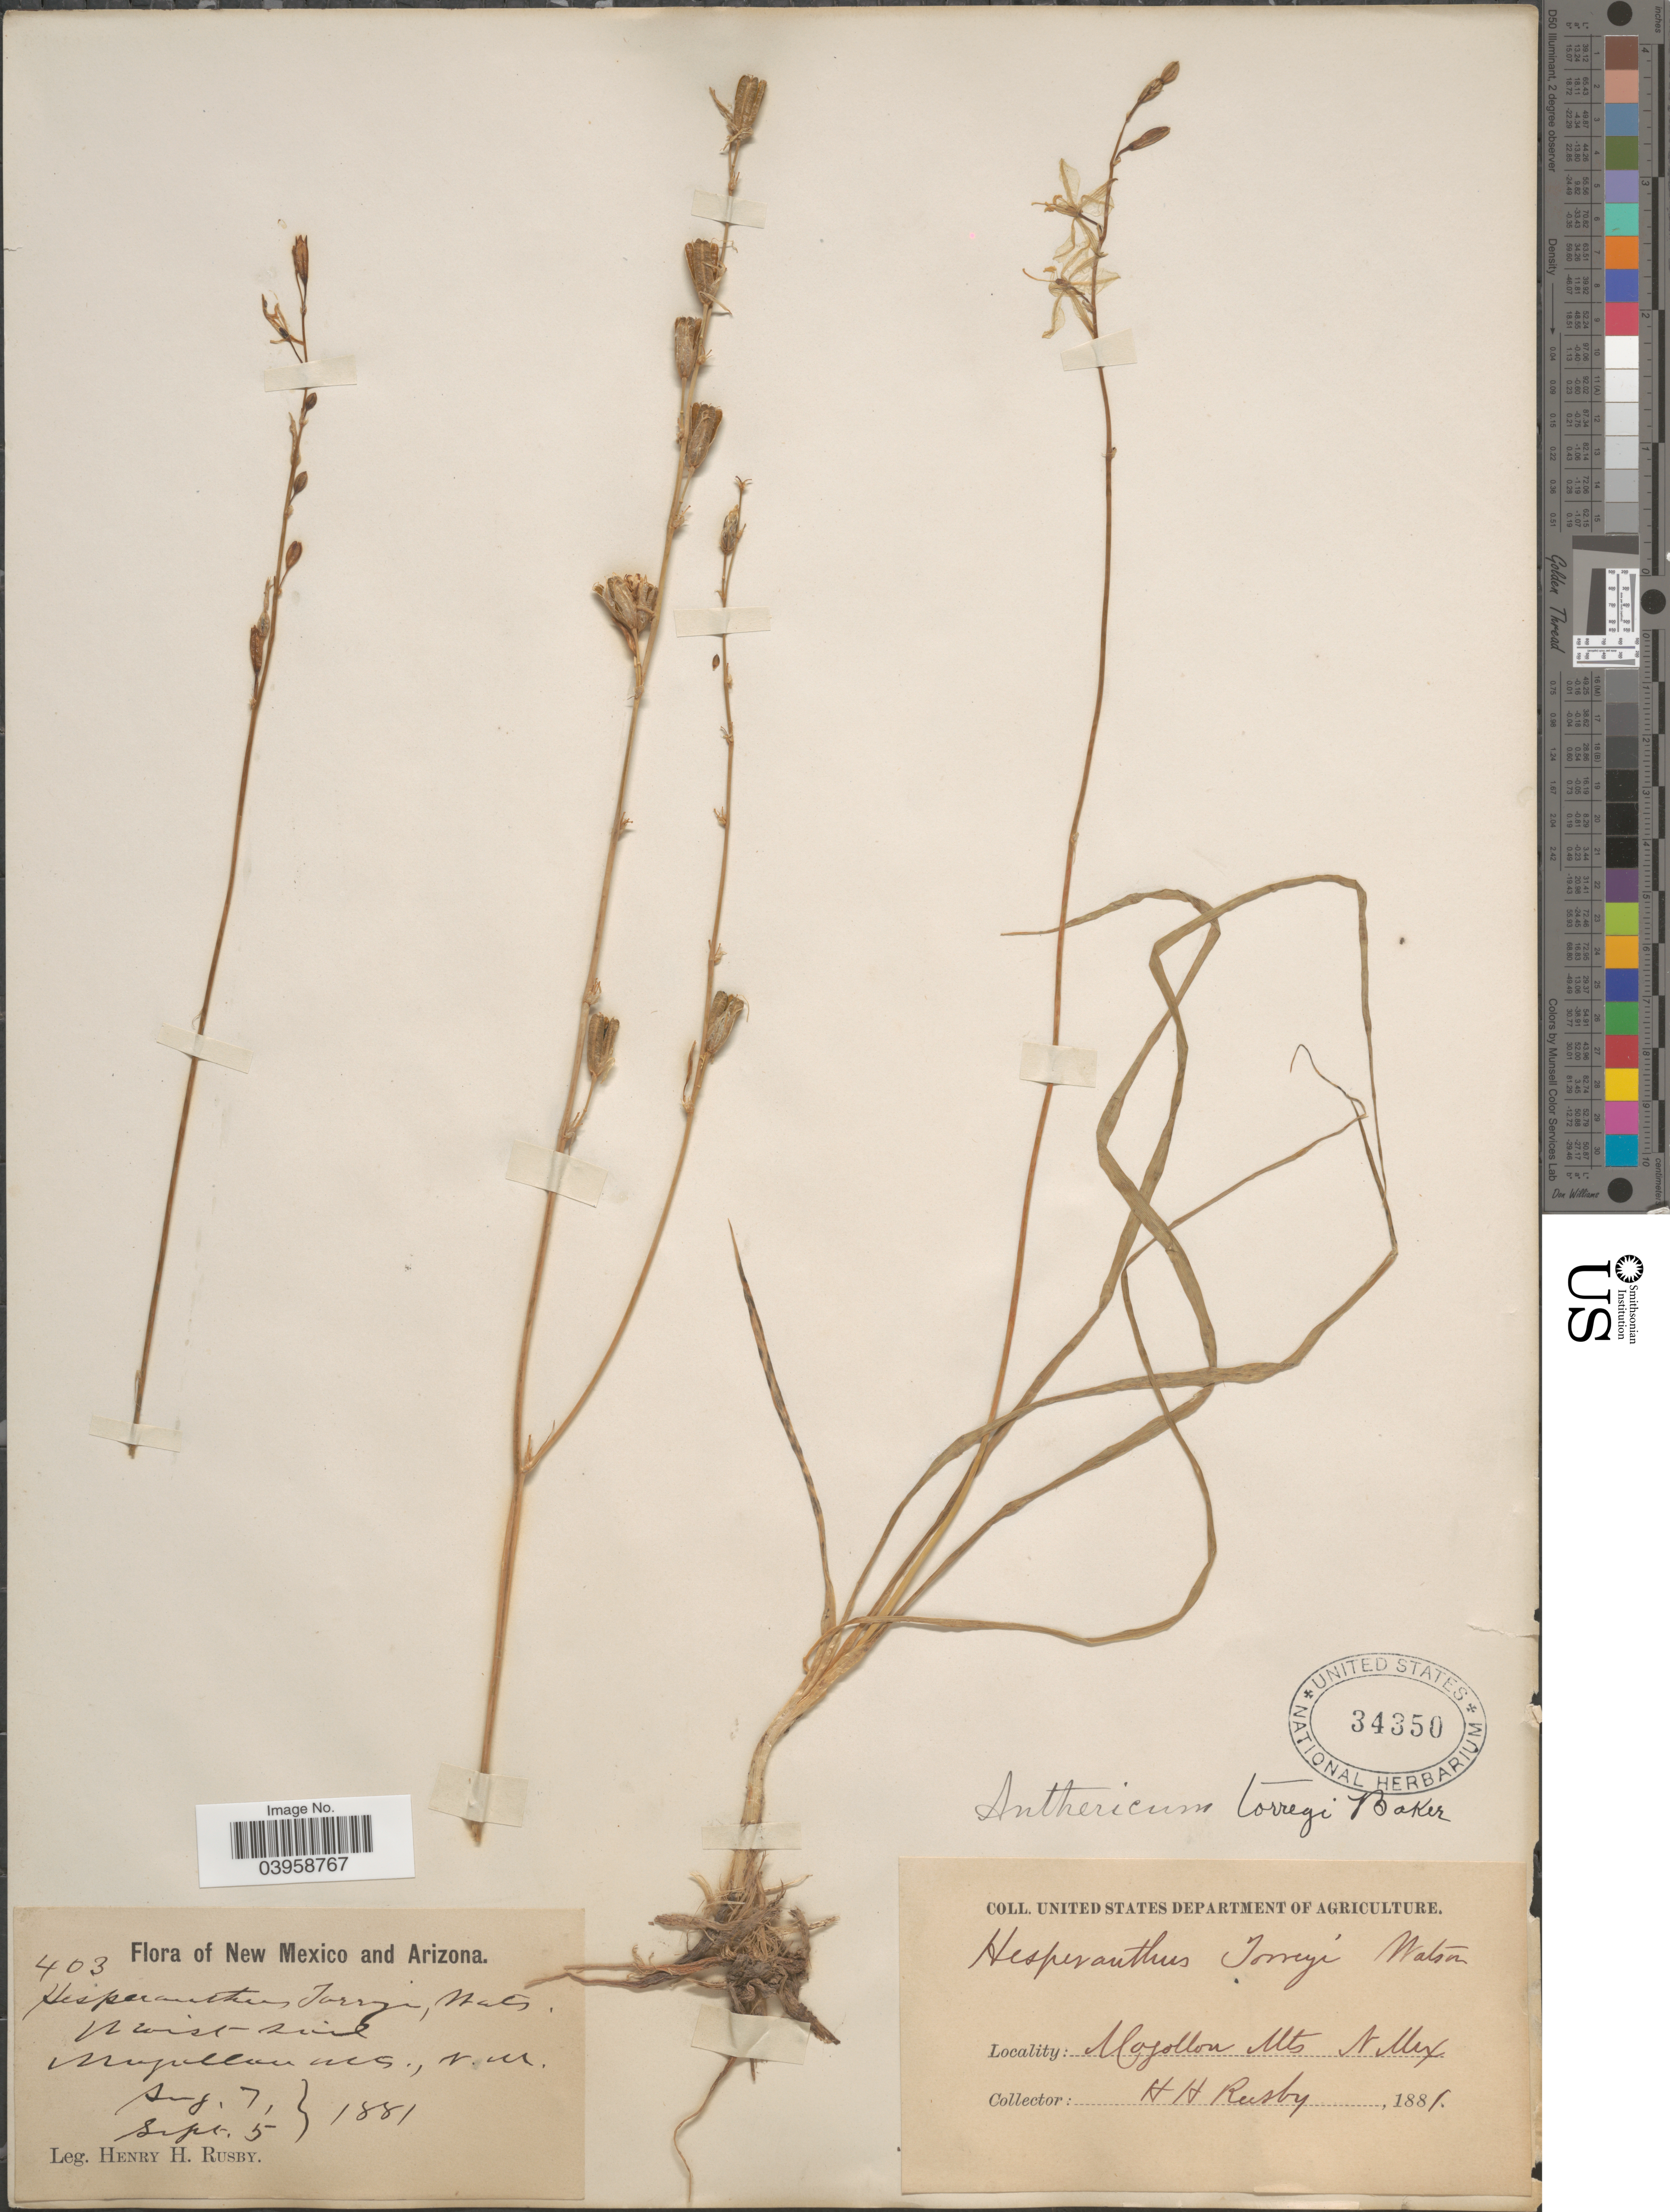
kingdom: Plantae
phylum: Tracheophyta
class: Liliopsida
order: Asparagales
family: Asparagaceae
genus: Anthericum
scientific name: Anthericum torreyi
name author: Baker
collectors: H. H. Rusby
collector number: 403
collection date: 1881-08-07/1881-09-05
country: United States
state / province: New Mexico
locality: Mogollon Mts. N. Mex.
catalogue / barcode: US 34350